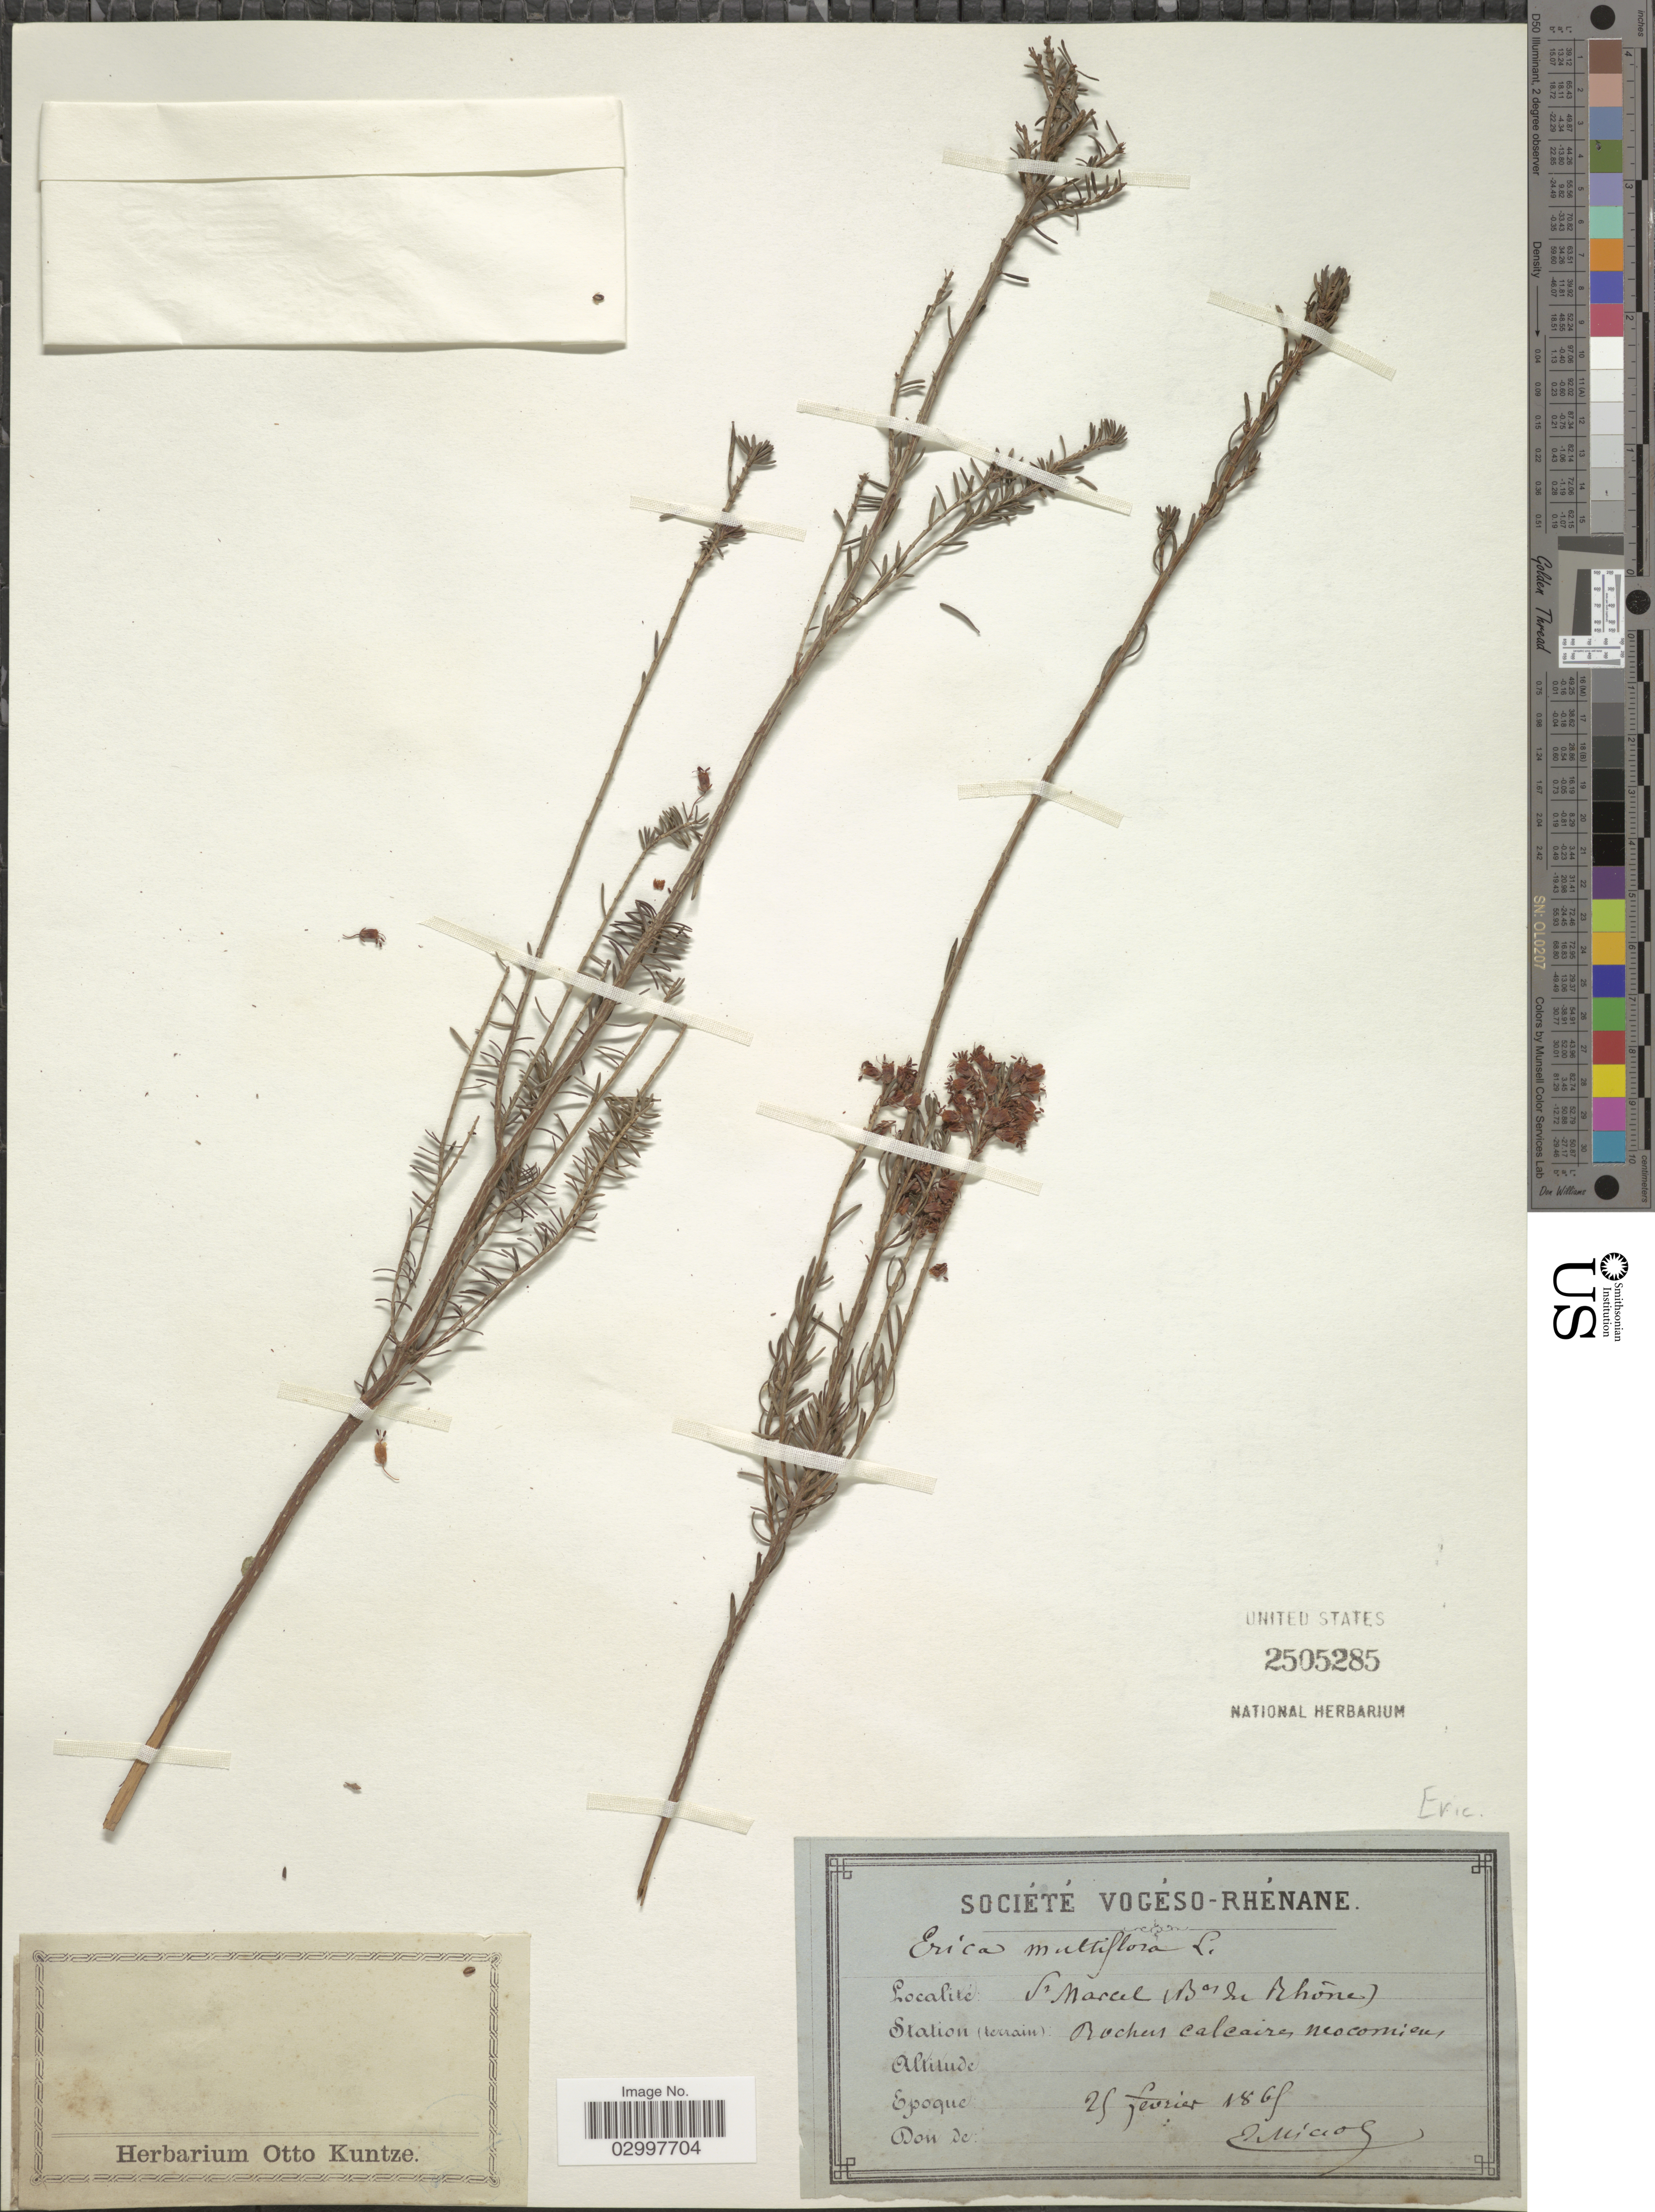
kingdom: Plantae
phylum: Tracheophyta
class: Magnoliopsida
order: Ericales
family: Ericaceae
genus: Erica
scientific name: Erica multiflora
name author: L.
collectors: E. Miciol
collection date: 1865-02-25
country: France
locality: St [interpreted] Marcel (Bes du Rhône).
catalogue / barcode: US 2505285